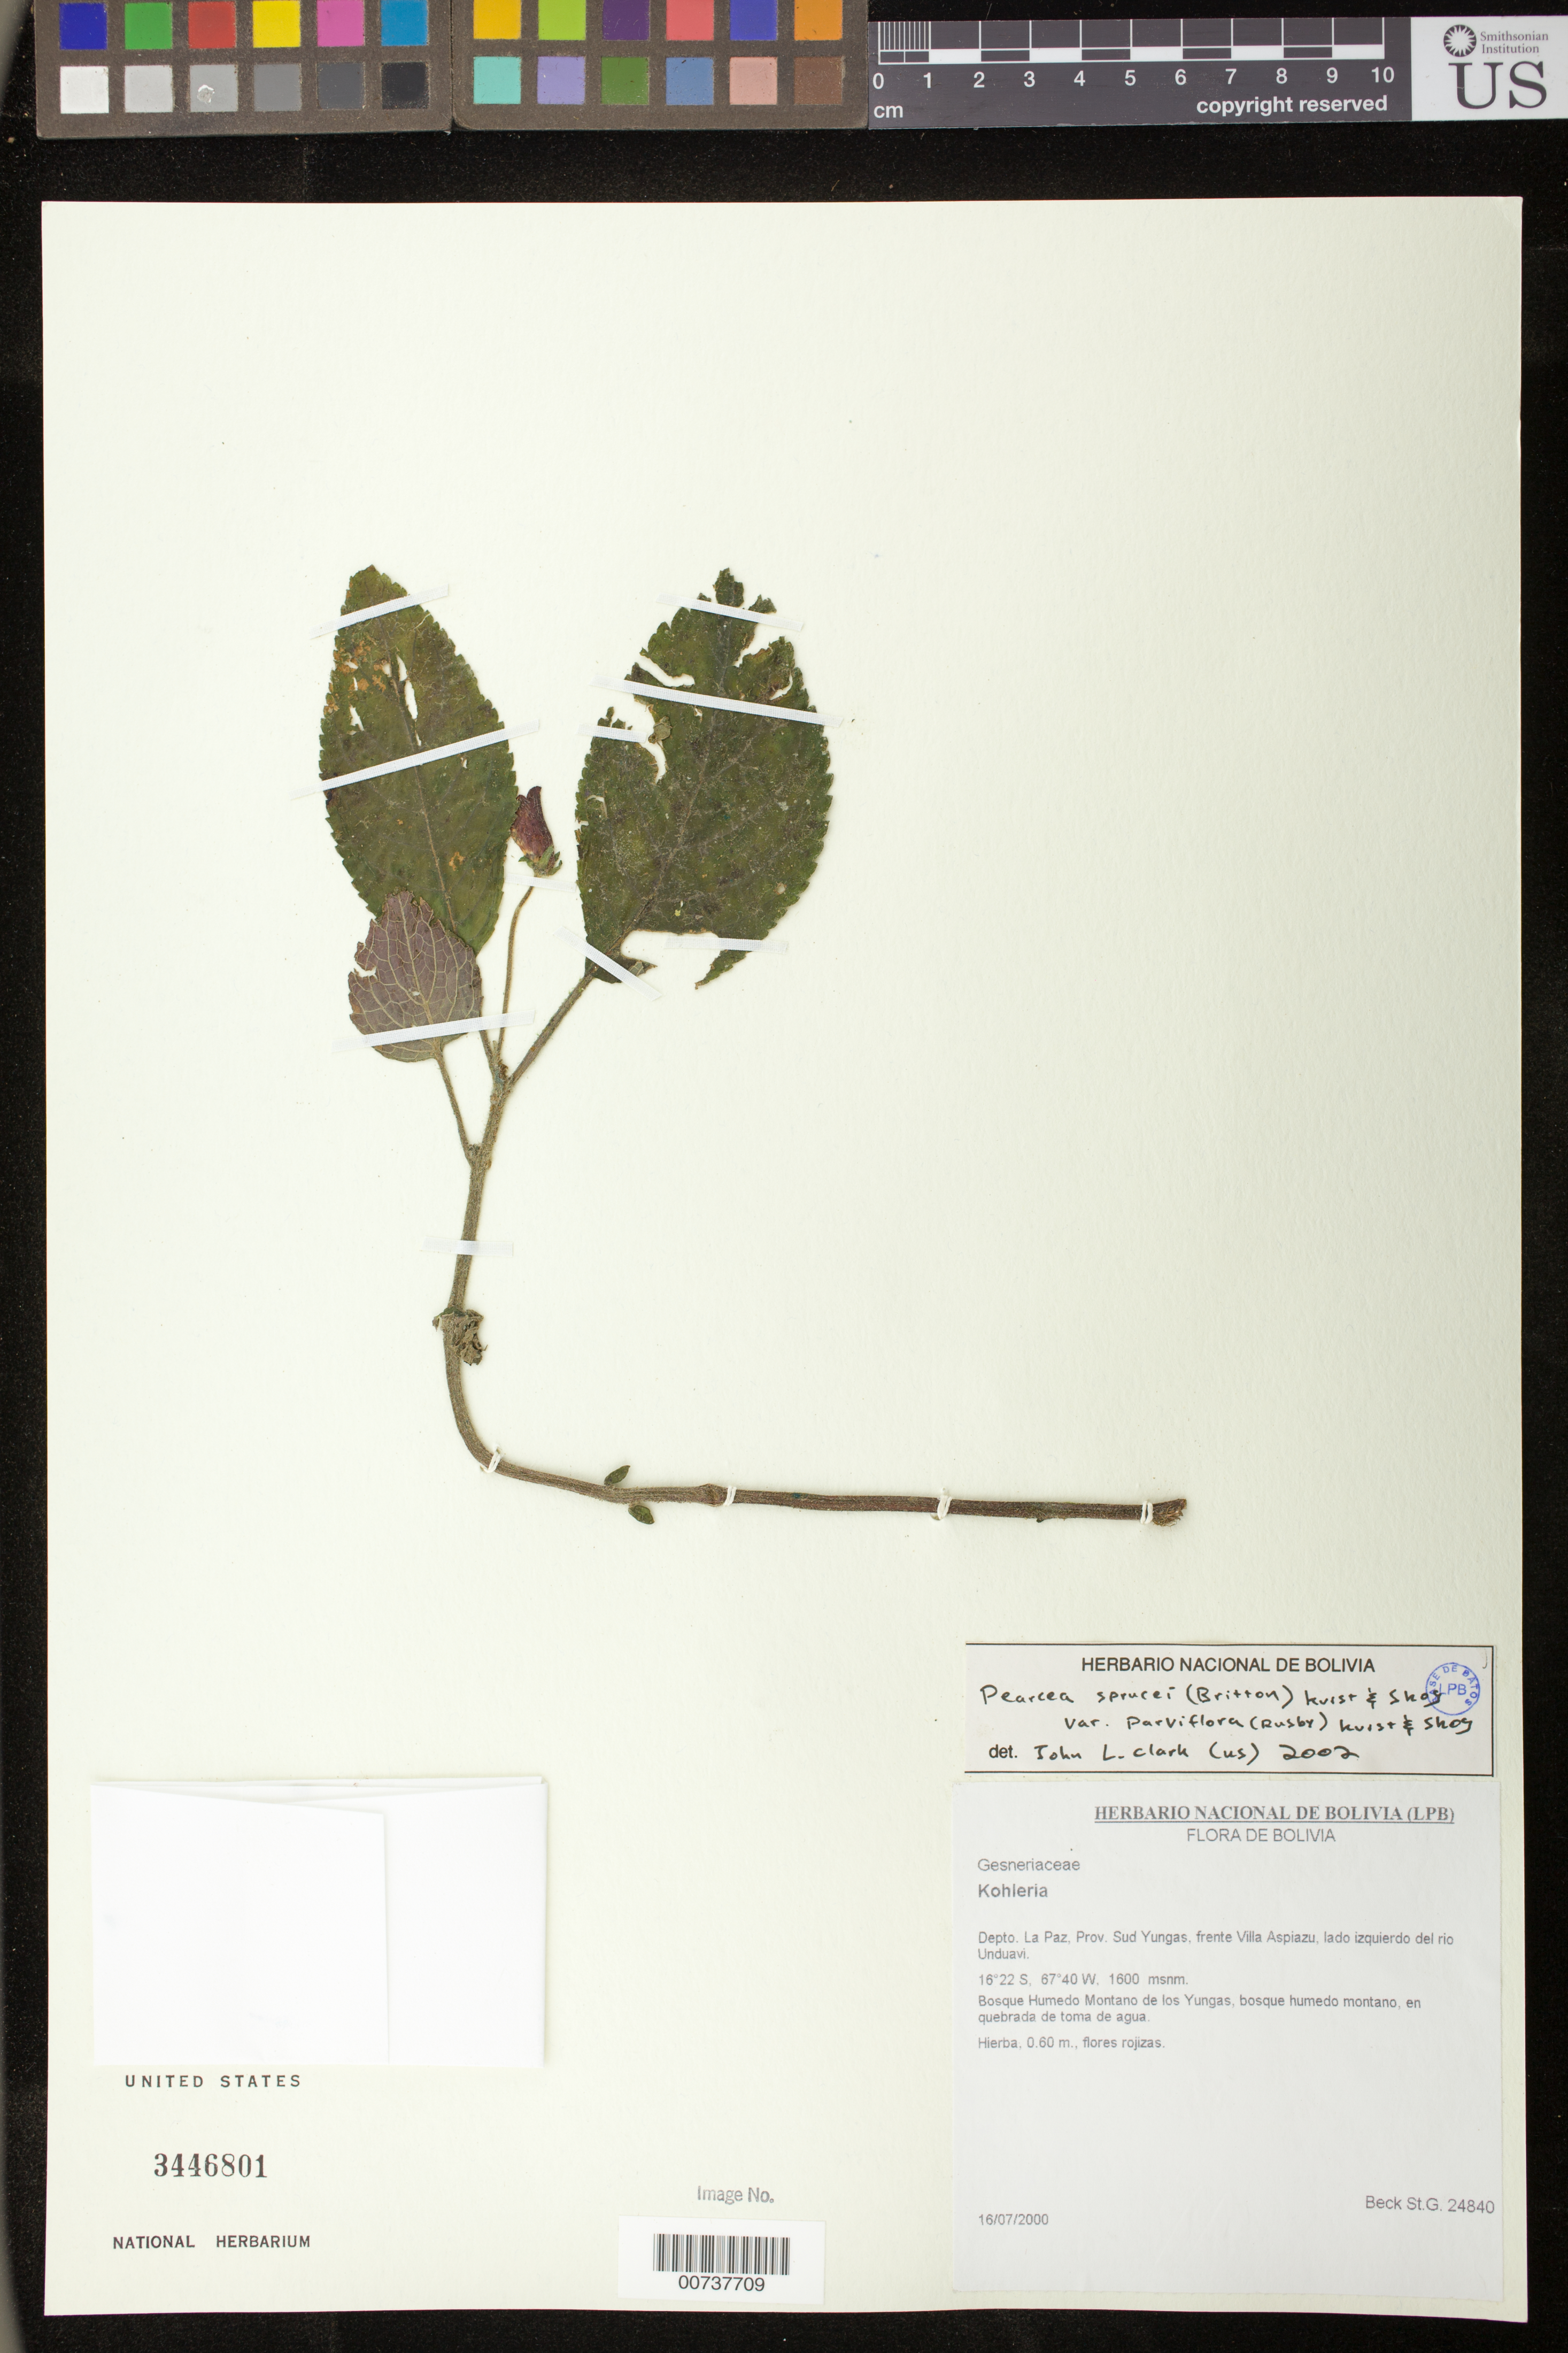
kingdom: Plantae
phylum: Tracheophyta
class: Magnoliopsida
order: Lamiales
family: Gesneriaceae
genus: Pearcea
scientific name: Pearcea sprucei var. parviflora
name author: (Rusby) L.P. Kvist & L.E. Skog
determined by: Clark, J. L., (SEL), The Marie Selby Botanical Garden (UNITED STATES)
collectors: S. G. Beck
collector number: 24840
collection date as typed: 16 Jul 2000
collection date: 2000-07-16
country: Bolivia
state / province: La Paz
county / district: Sud Yungas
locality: frente Villa Aspiazu, lado izquierdo del rio Unduavi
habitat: Bosque húmedo montano de los Yungas, bosque húmedo montano, en quebrada de toma de agau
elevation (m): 1600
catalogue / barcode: US 3446801